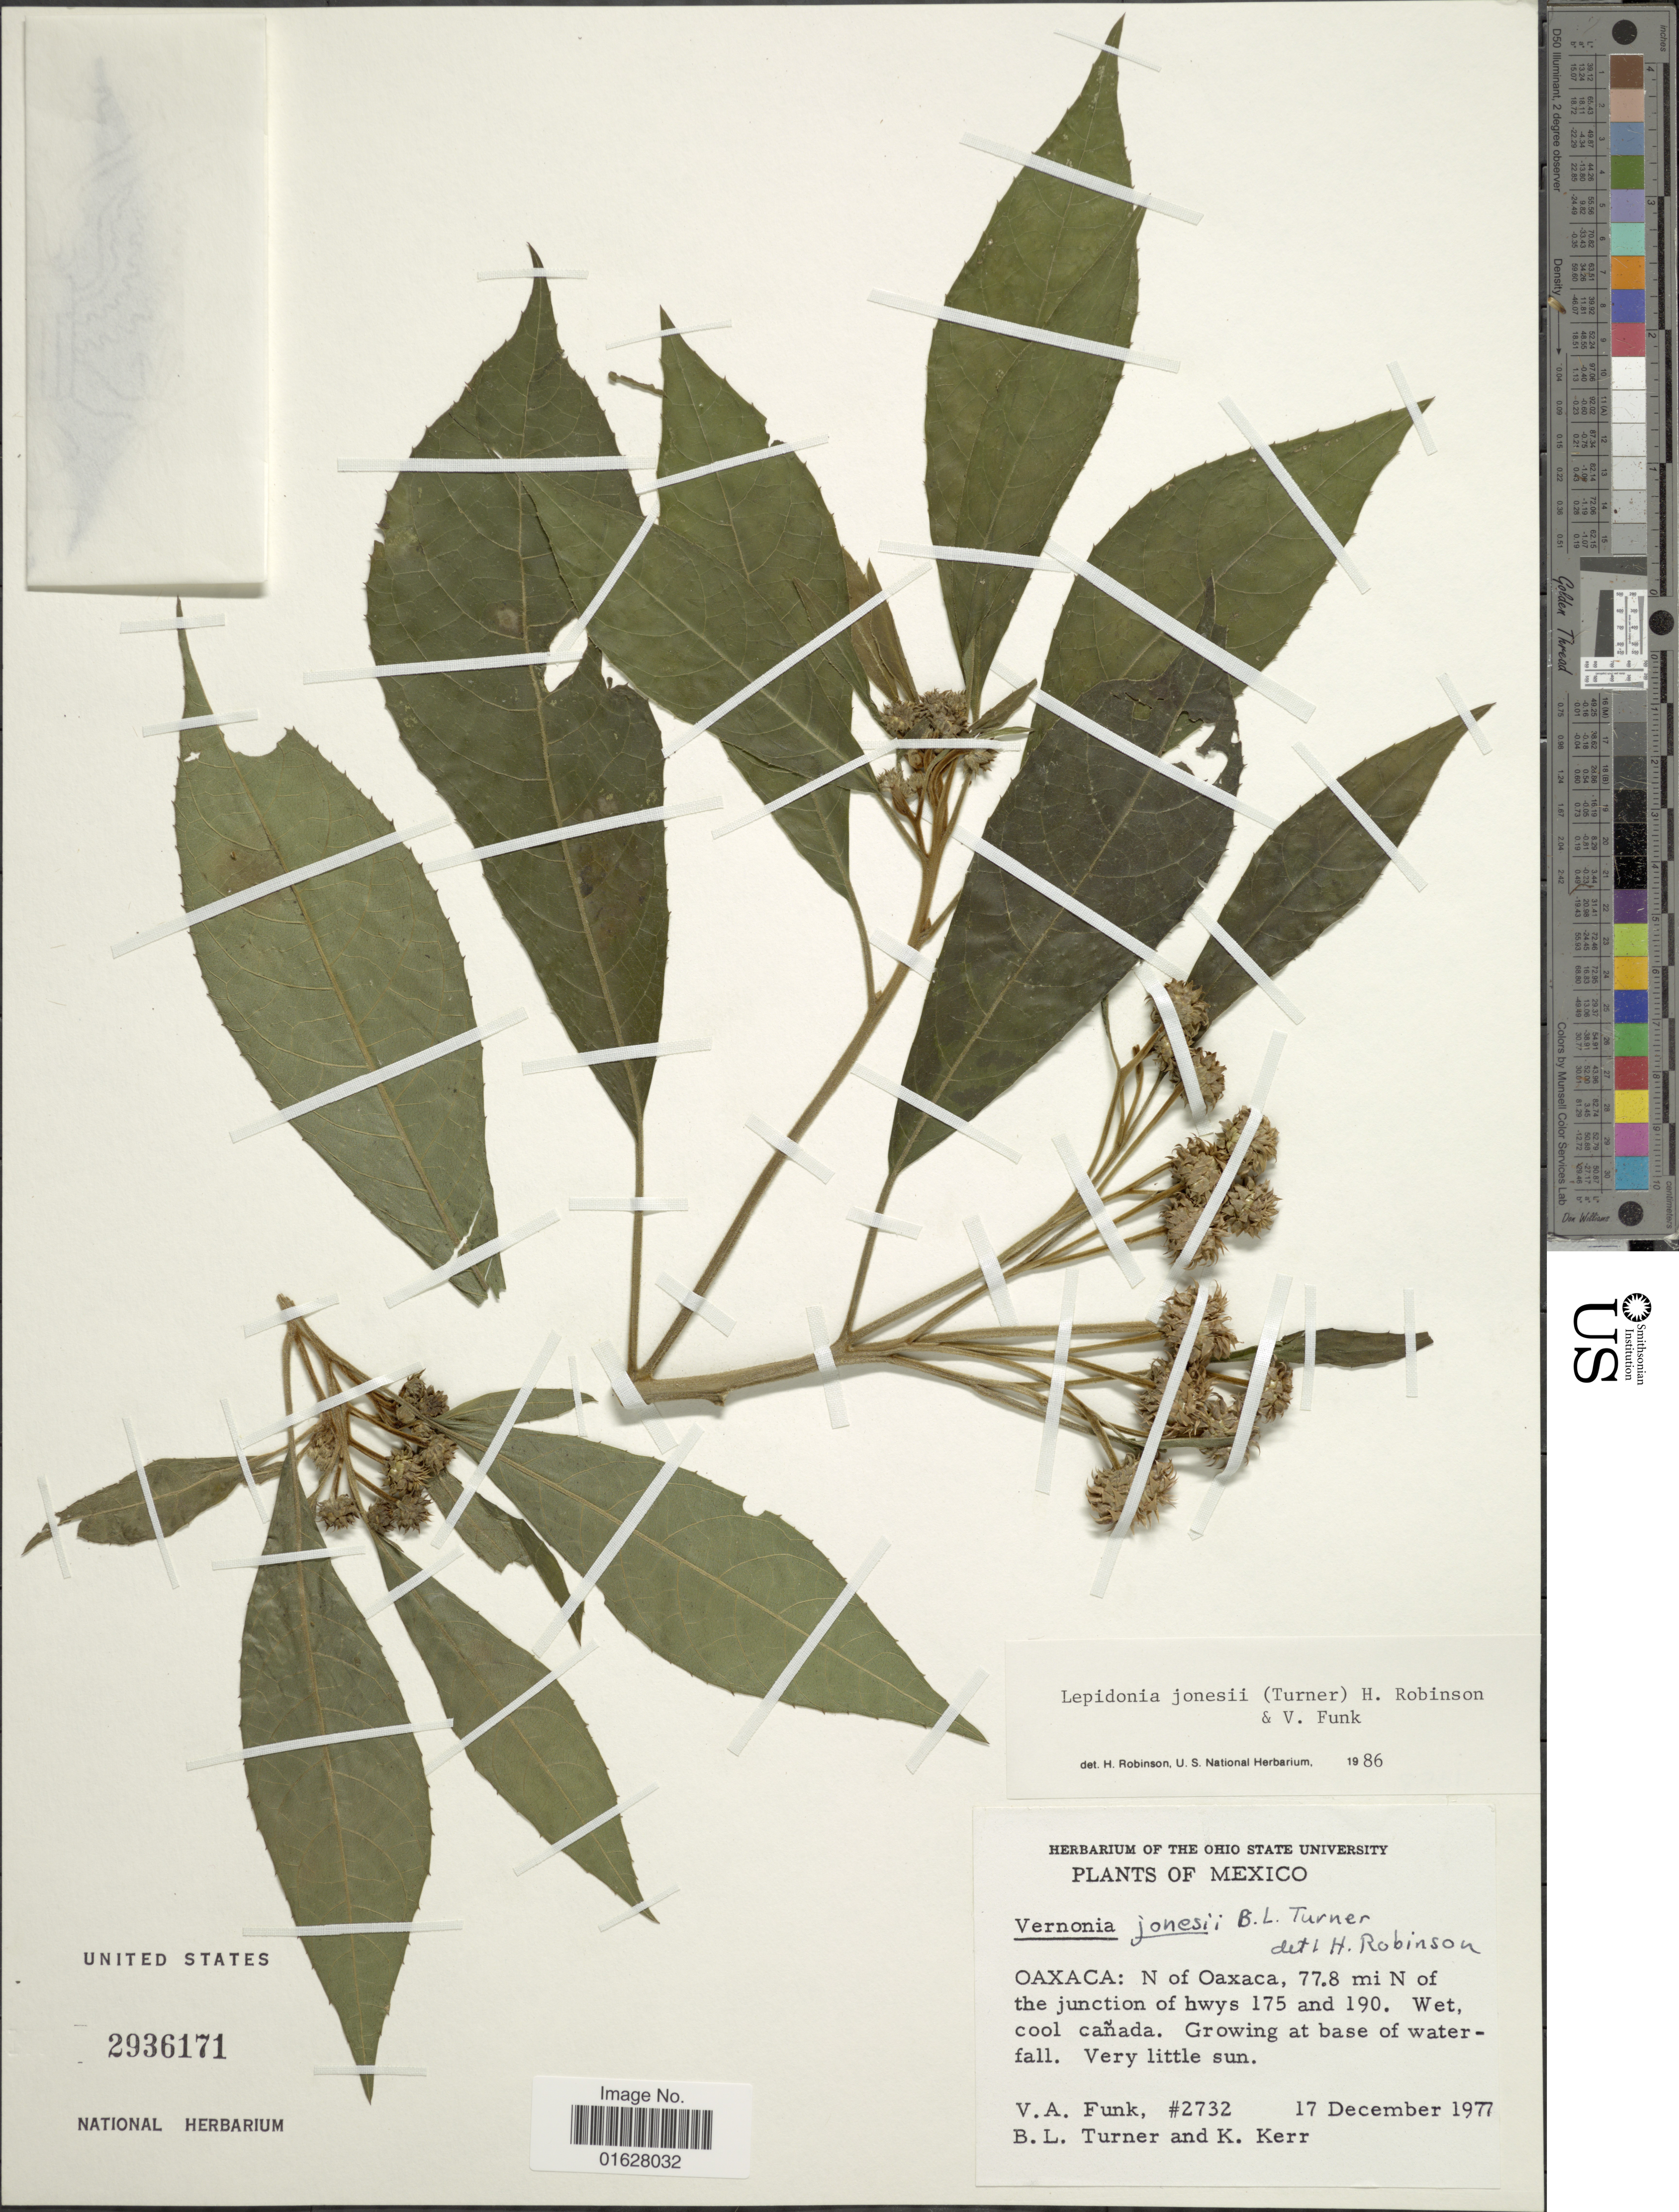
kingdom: Plantae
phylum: Tracheophyta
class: Magnoliopsida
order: Asterales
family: Asteraceae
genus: Lepidonia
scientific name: Lepidonia jonesii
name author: (B.L. Turner) H. Rob. & Funk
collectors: V. Funk, B. L. Turner & K. Kerr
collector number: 2732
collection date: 1977-12-17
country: Mexico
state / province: Oaxaca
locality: Mexico. Oaxaca: N of Oaxaca, 77.8 mi N of the junction of hwys 175 and 190, Wet, cool cañada. Growing at base of waterfall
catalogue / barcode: US 2936171